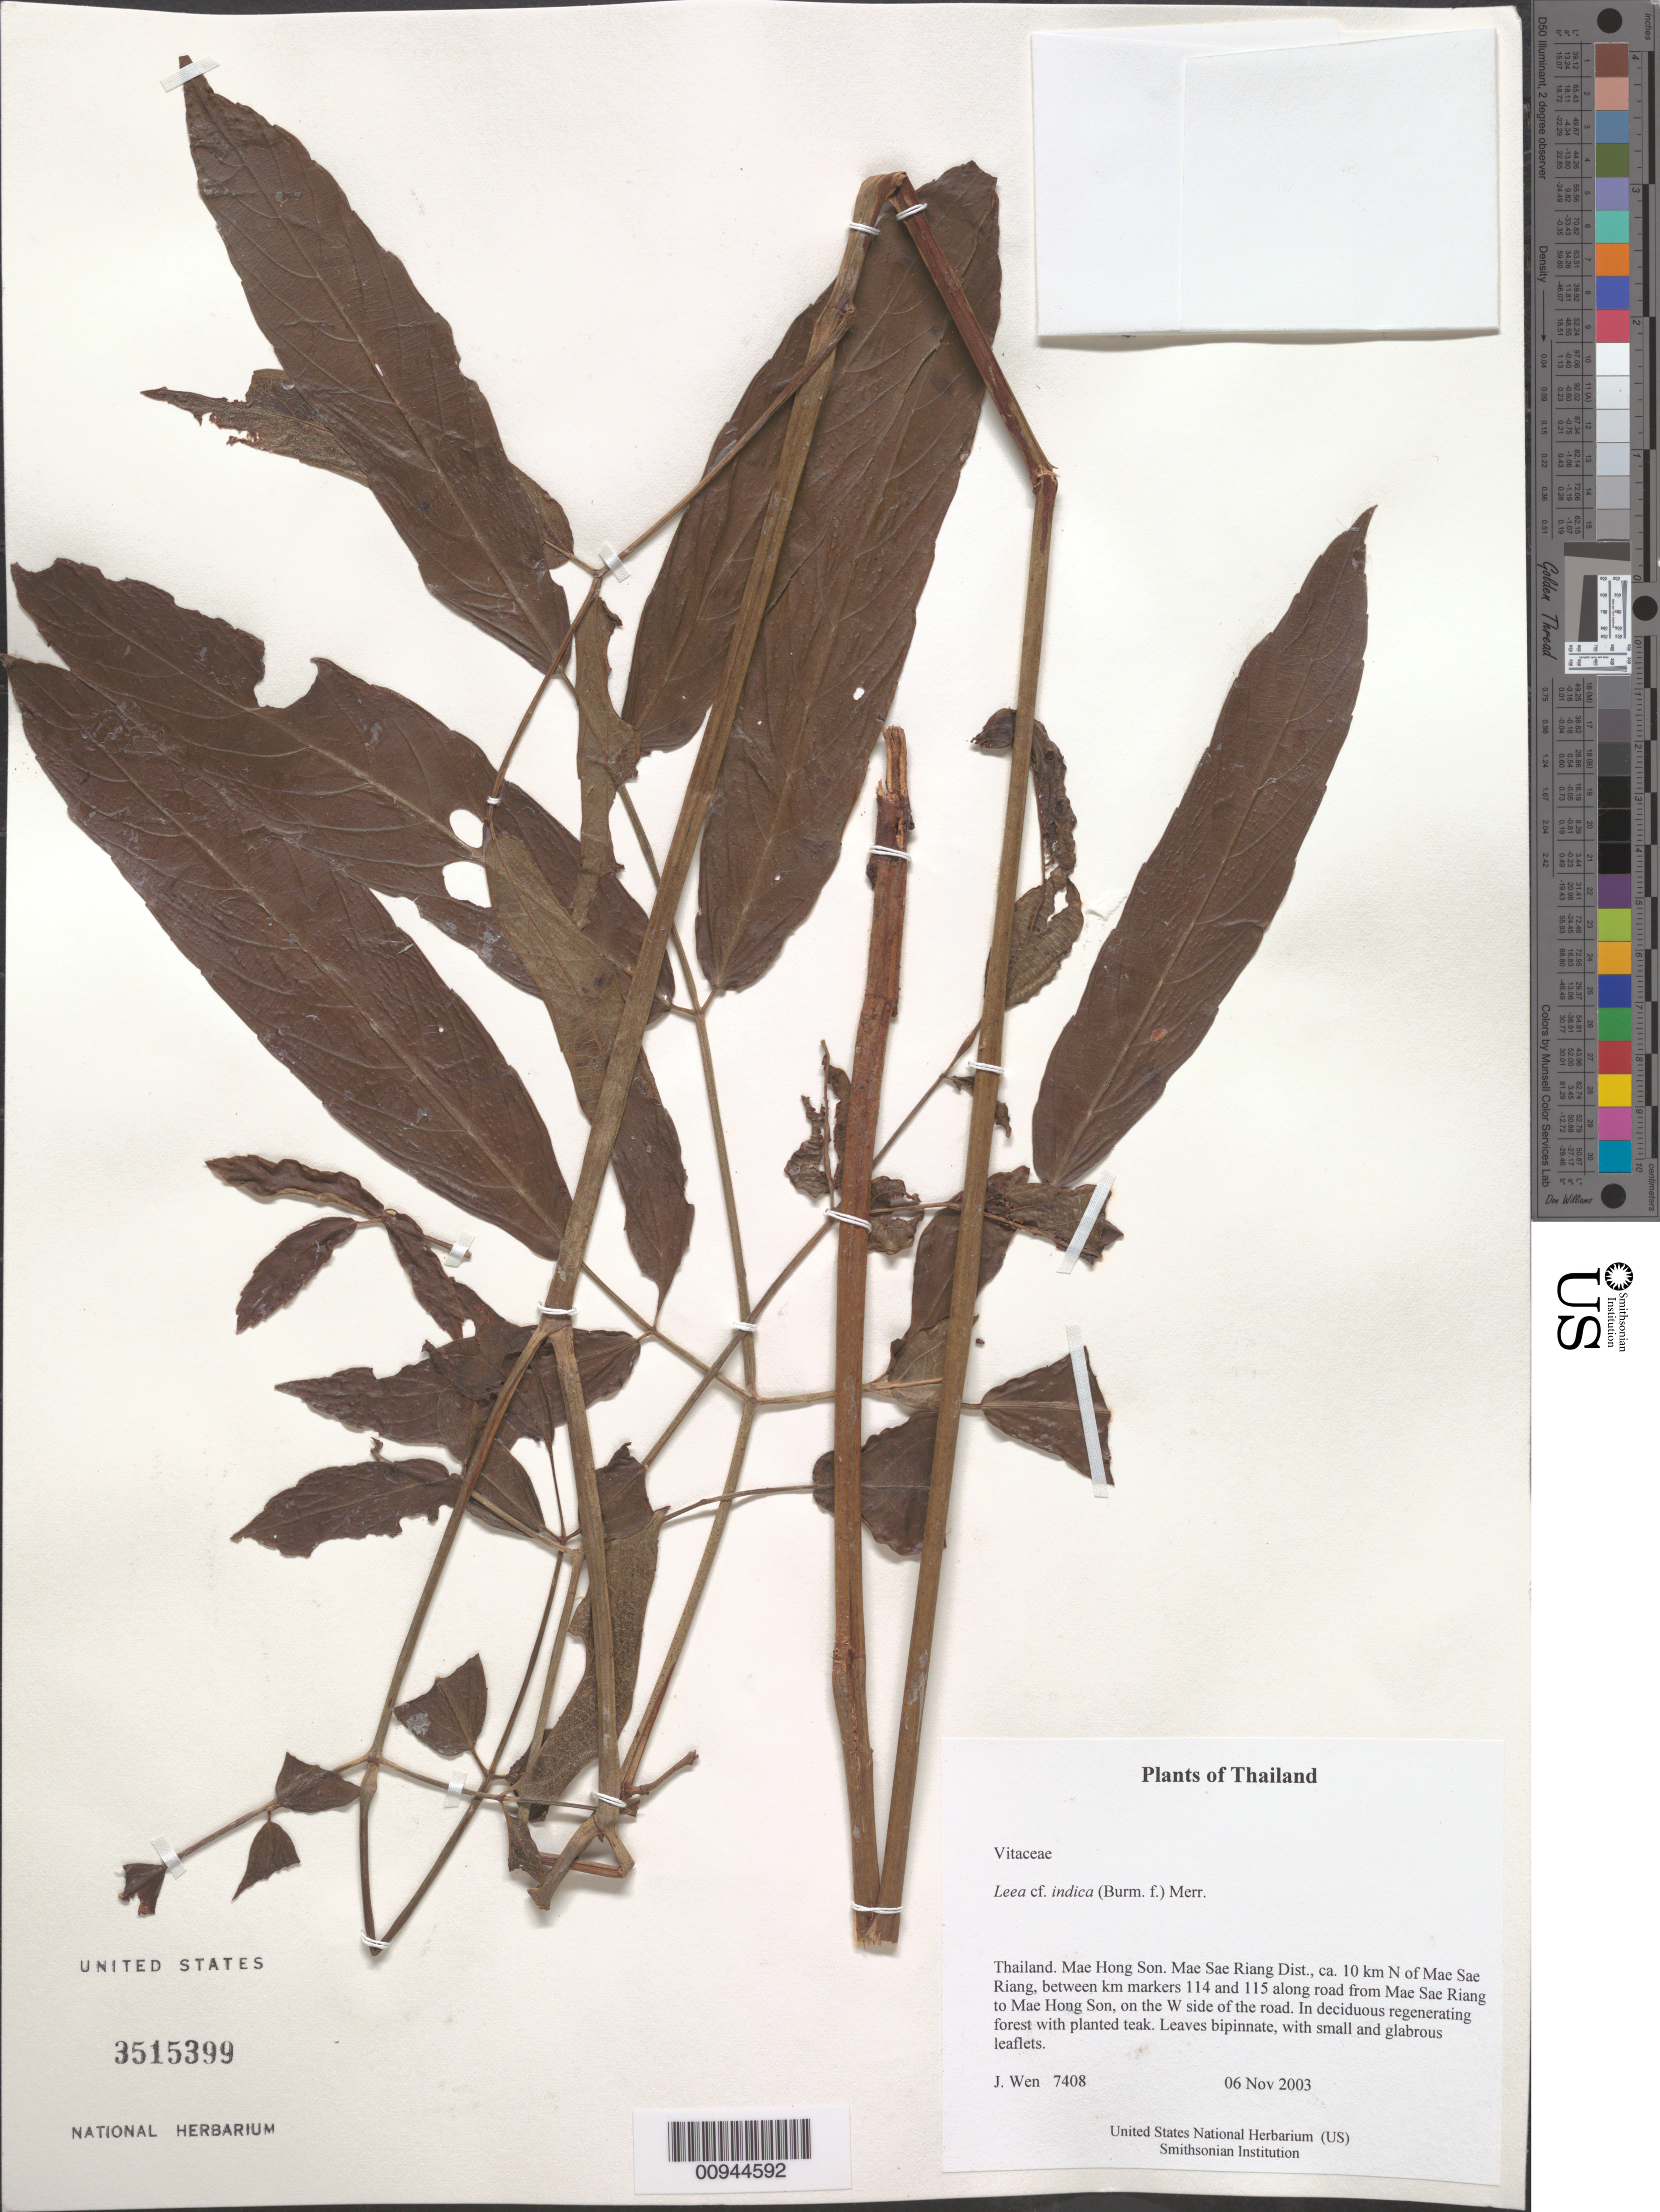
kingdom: Plantae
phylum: Tracheophyta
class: Magnoliopsida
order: Vitales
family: Vitaceae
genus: Leea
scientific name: Leea indica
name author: (Burm. f.) Merr.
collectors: J. Wen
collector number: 7408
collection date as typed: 06 Nov 2003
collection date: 2003-11-06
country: Thailand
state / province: Mae Hong Son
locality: Mae Sae Riang Dist., ca. 10 km N of Mae Sae Riang, between km markers 114 and 115 along road from Mae Sae Riang to Mae Hong Son, on the W side of the road.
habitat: In deciduous regenerating forest with planted teak.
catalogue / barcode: US 3515399